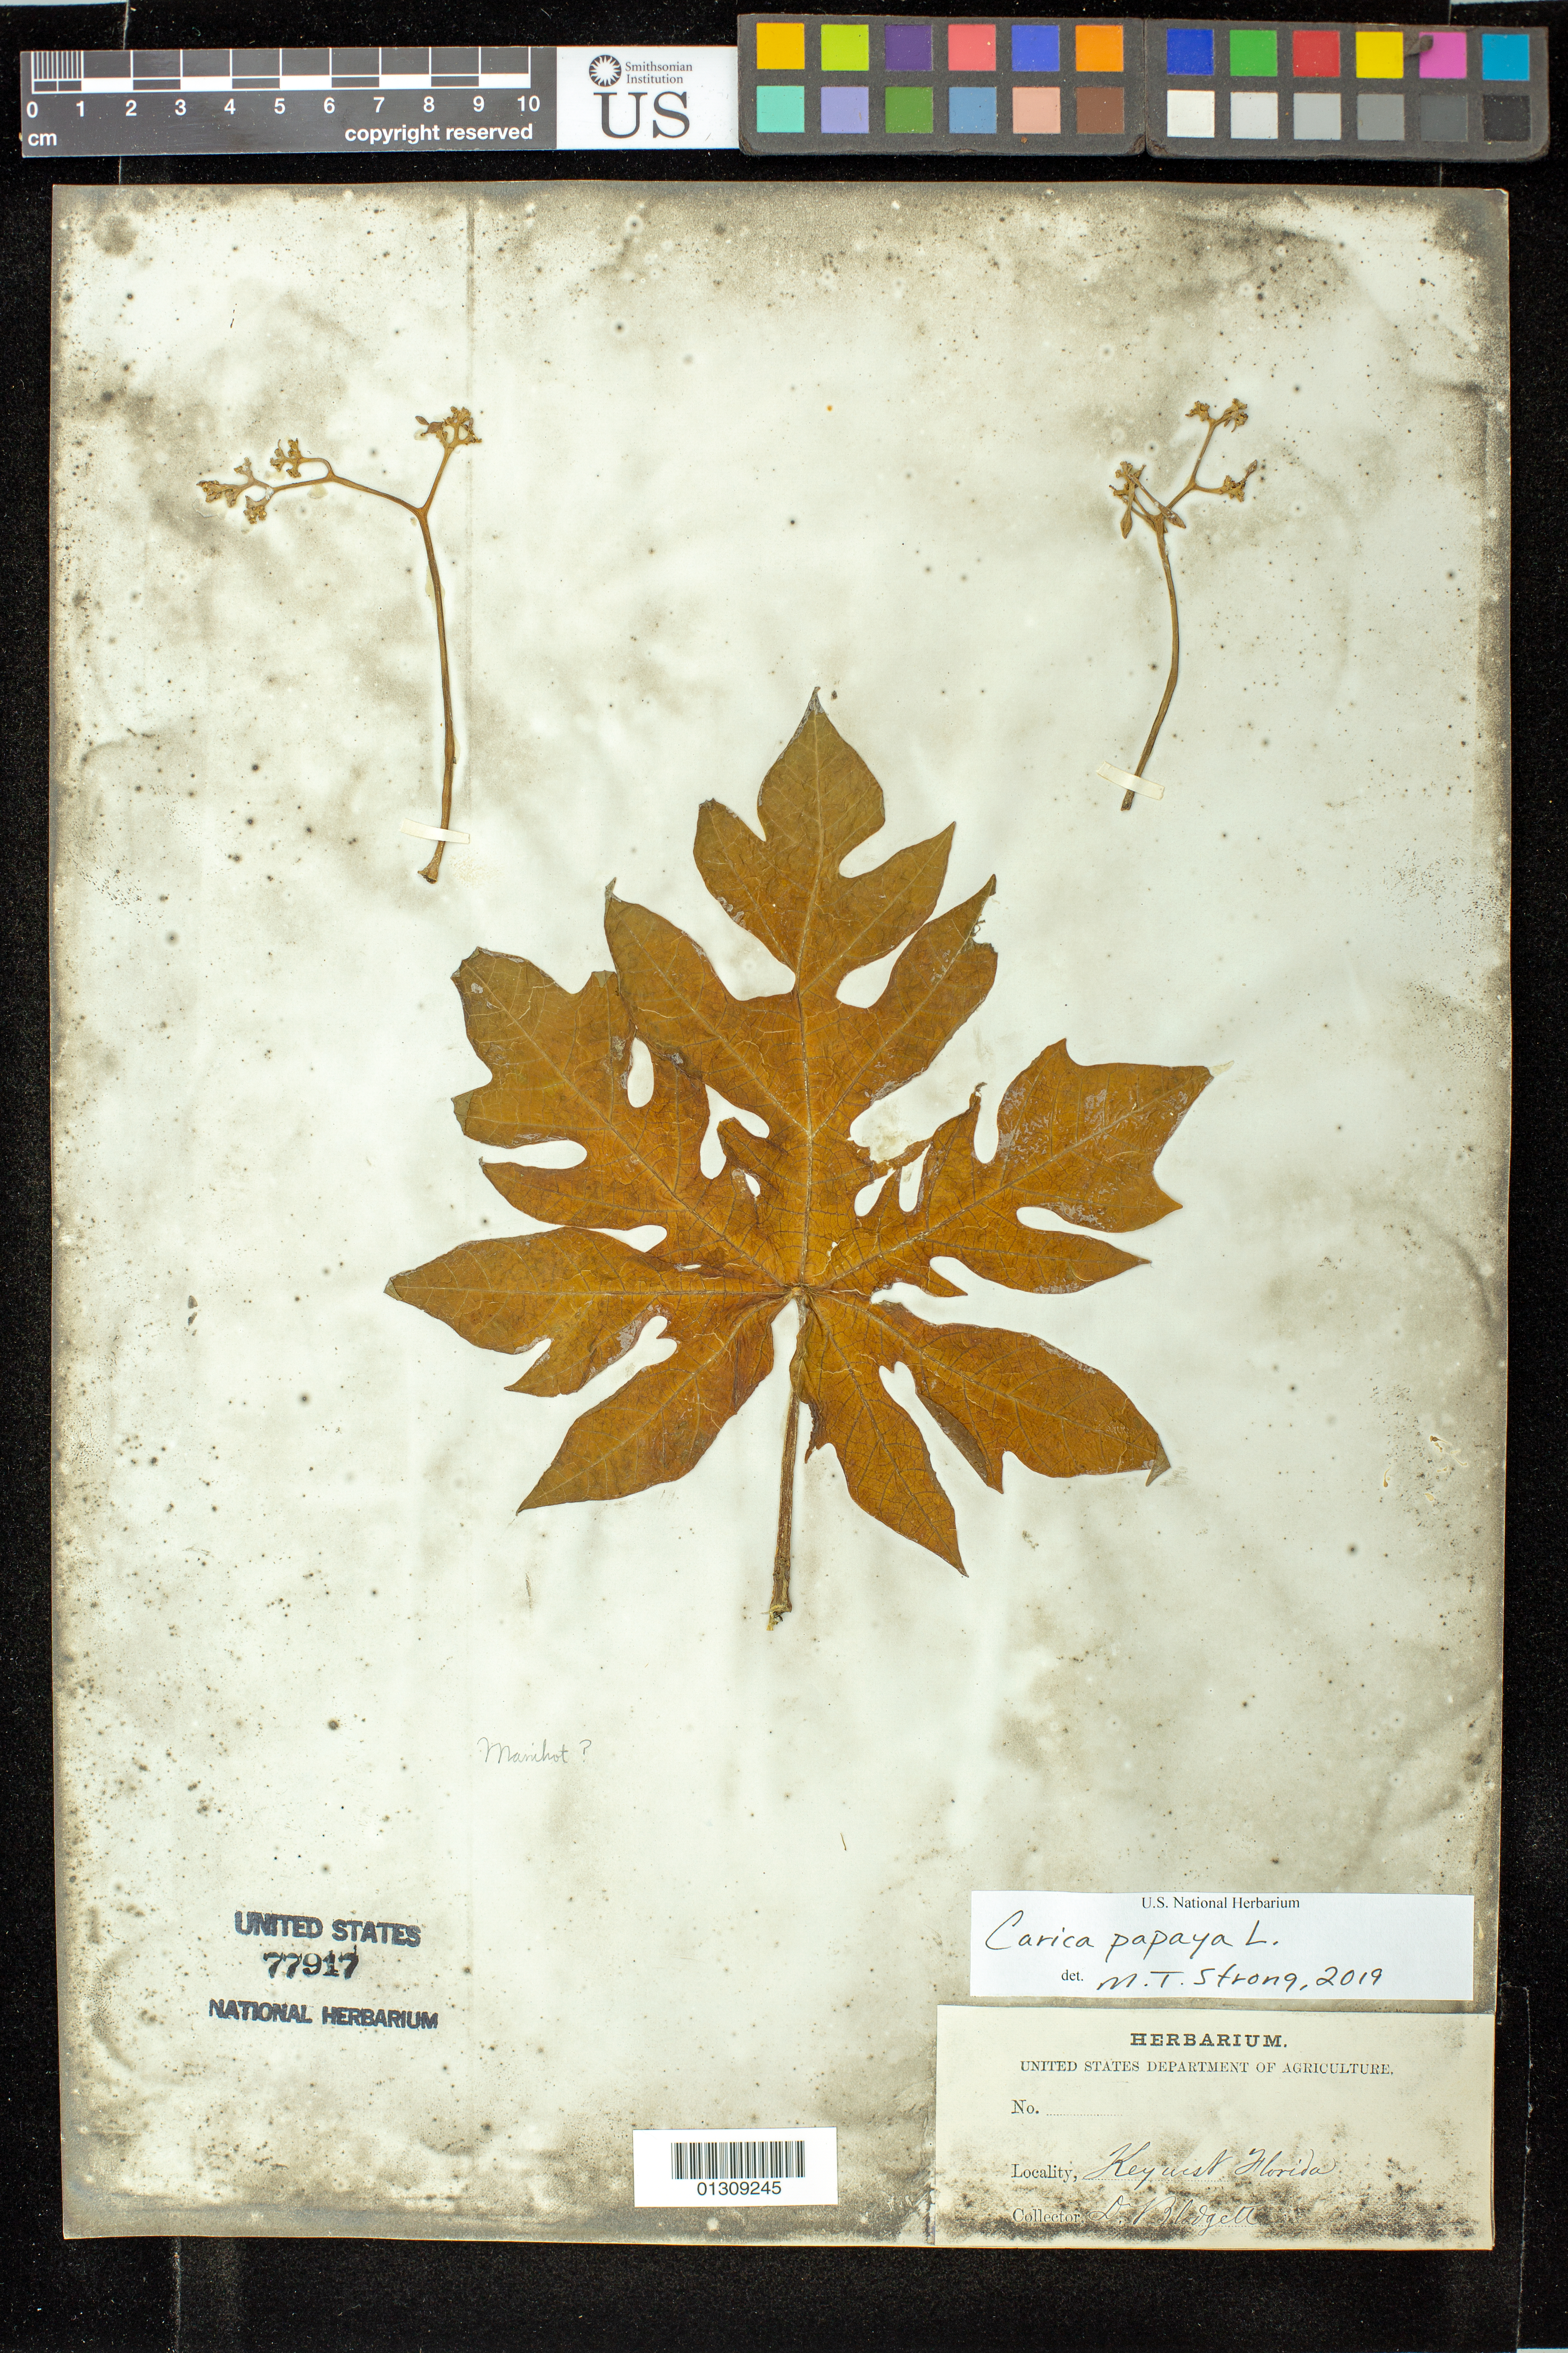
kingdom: Plantae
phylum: Tracheophyta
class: Magnoliopsida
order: Brassicales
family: Caricaceae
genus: Carica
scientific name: Carica papaya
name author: L.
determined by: Strong, Mark T., (BOT), Smithsonian Institution - National Museum of Natural History (UNITED STATES)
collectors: D. Blodgett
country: United States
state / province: Florida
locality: Key West.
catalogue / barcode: US 77917